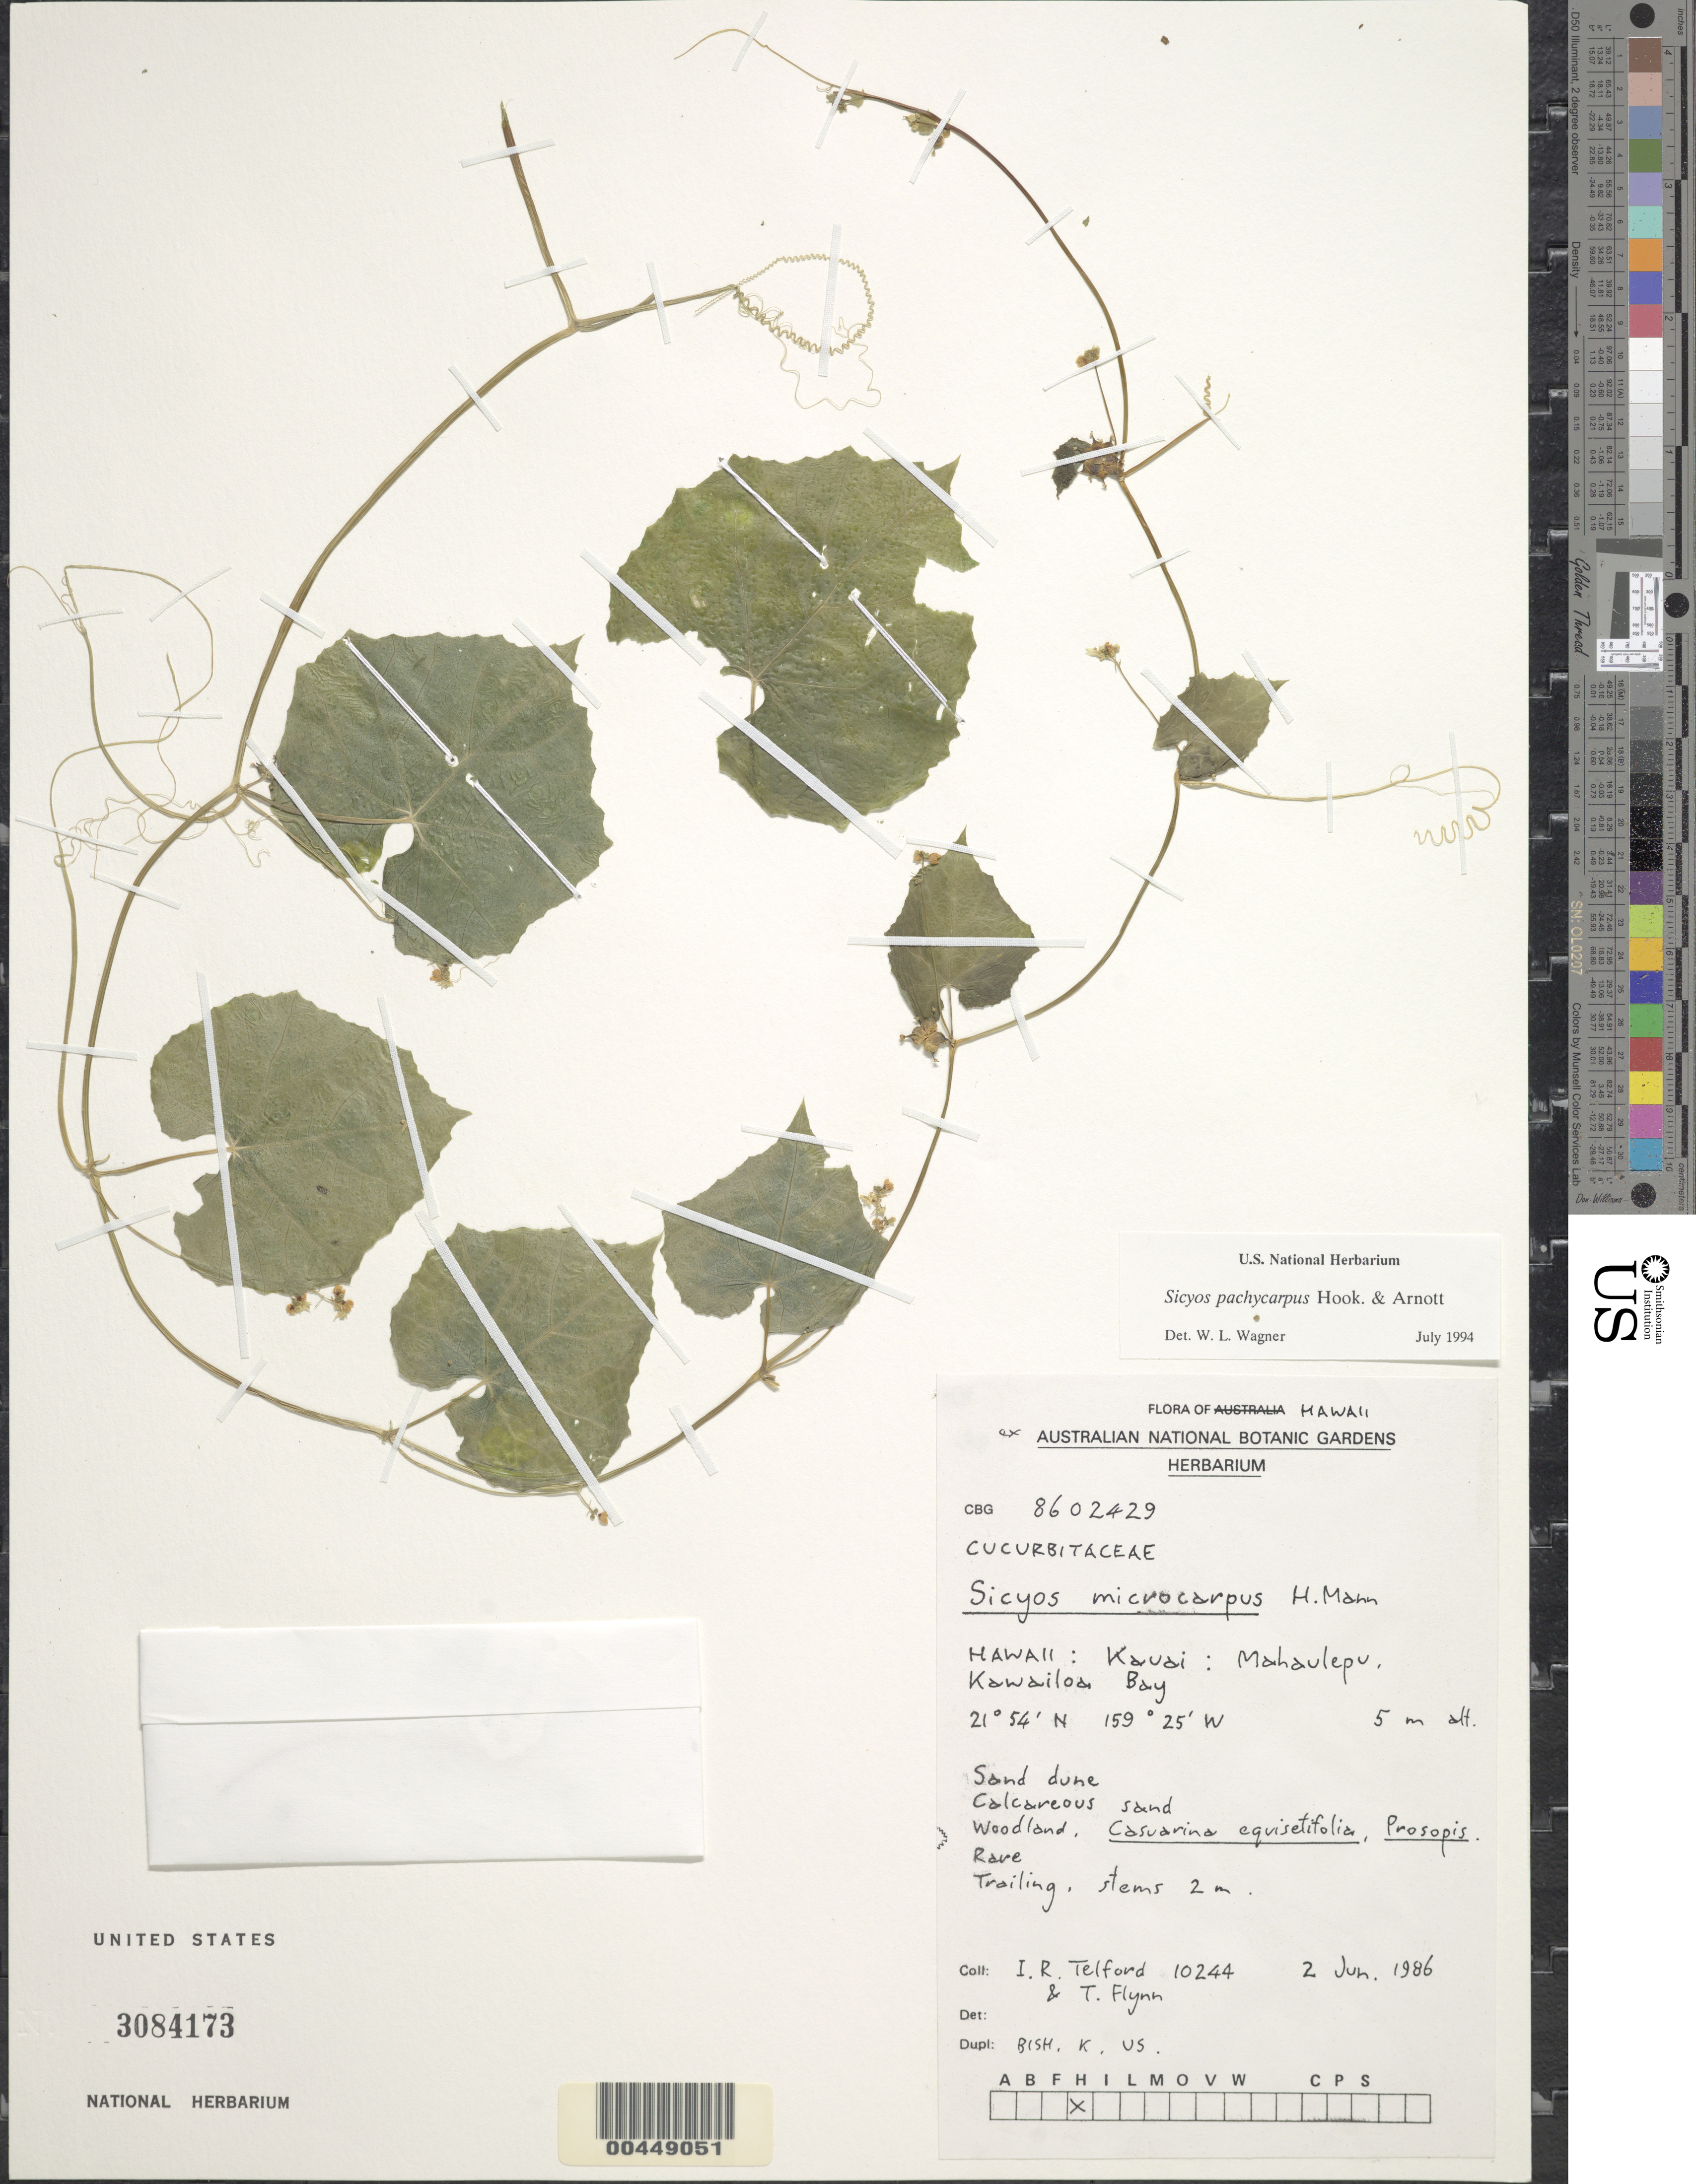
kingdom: Plantae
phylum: Tracheophyta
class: Magnoliopsida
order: Cucurbitales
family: Cucurbitaceae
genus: Sicyos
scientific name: Sicyos pachycarpus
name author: Hook. & Arn.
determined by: Wagner, W. L., (BOT), Smithsonian Institution - National Museum of Natural History (UNITED STATES)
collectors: I. R. Telford & T. W. Flynn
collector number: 10244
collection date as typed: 2 Jun 1986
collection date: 1986-06-02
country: United States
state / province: Hawaii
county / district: Kauai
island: Kaua'i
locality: Mahaulepu, Kawailoa Bay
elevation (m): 5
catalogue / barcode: US 3084173